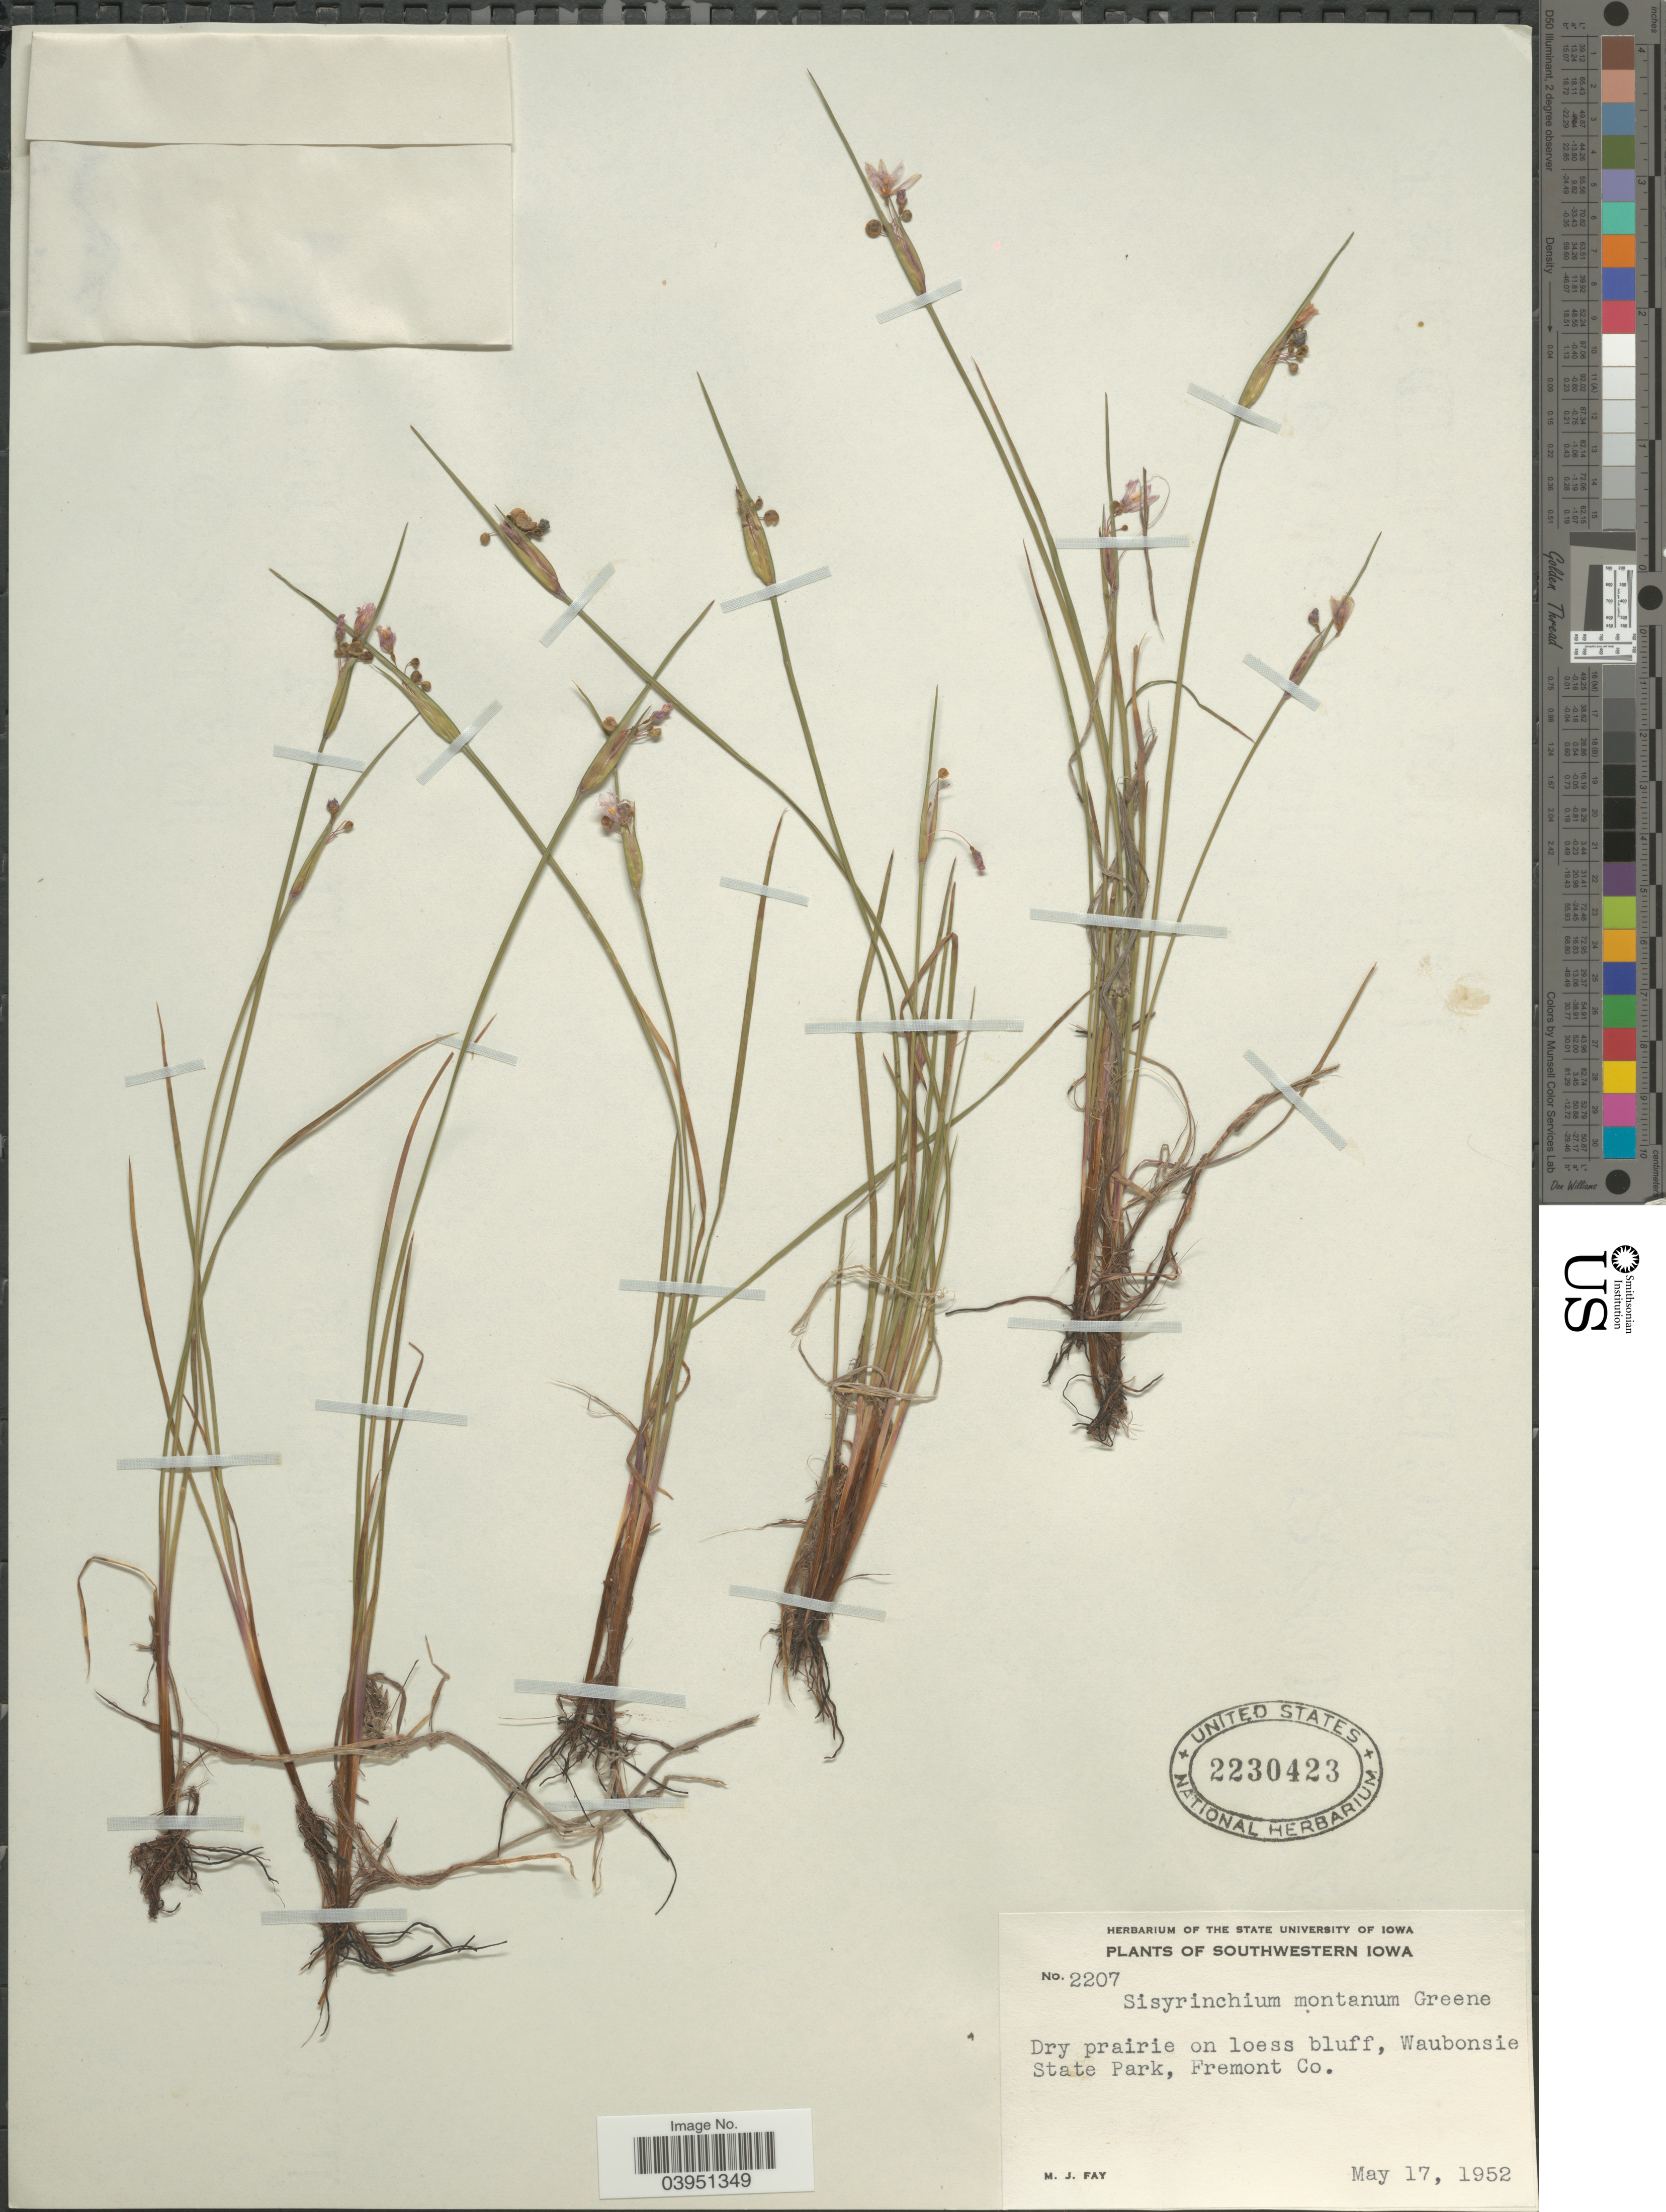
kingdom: Plantae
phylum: Tracheophyta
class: Liliopsida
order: Asparagales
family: Iridaceae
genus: Sisyrinchium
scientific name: Sisyrinchium montanum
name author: Greene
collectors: M. Fay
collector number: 2207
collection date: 1952-05-17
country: United States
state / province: Iowa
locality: Southwestern Iowa. Waubonsie State Park, Fremont Co.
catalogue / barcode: US 2230423